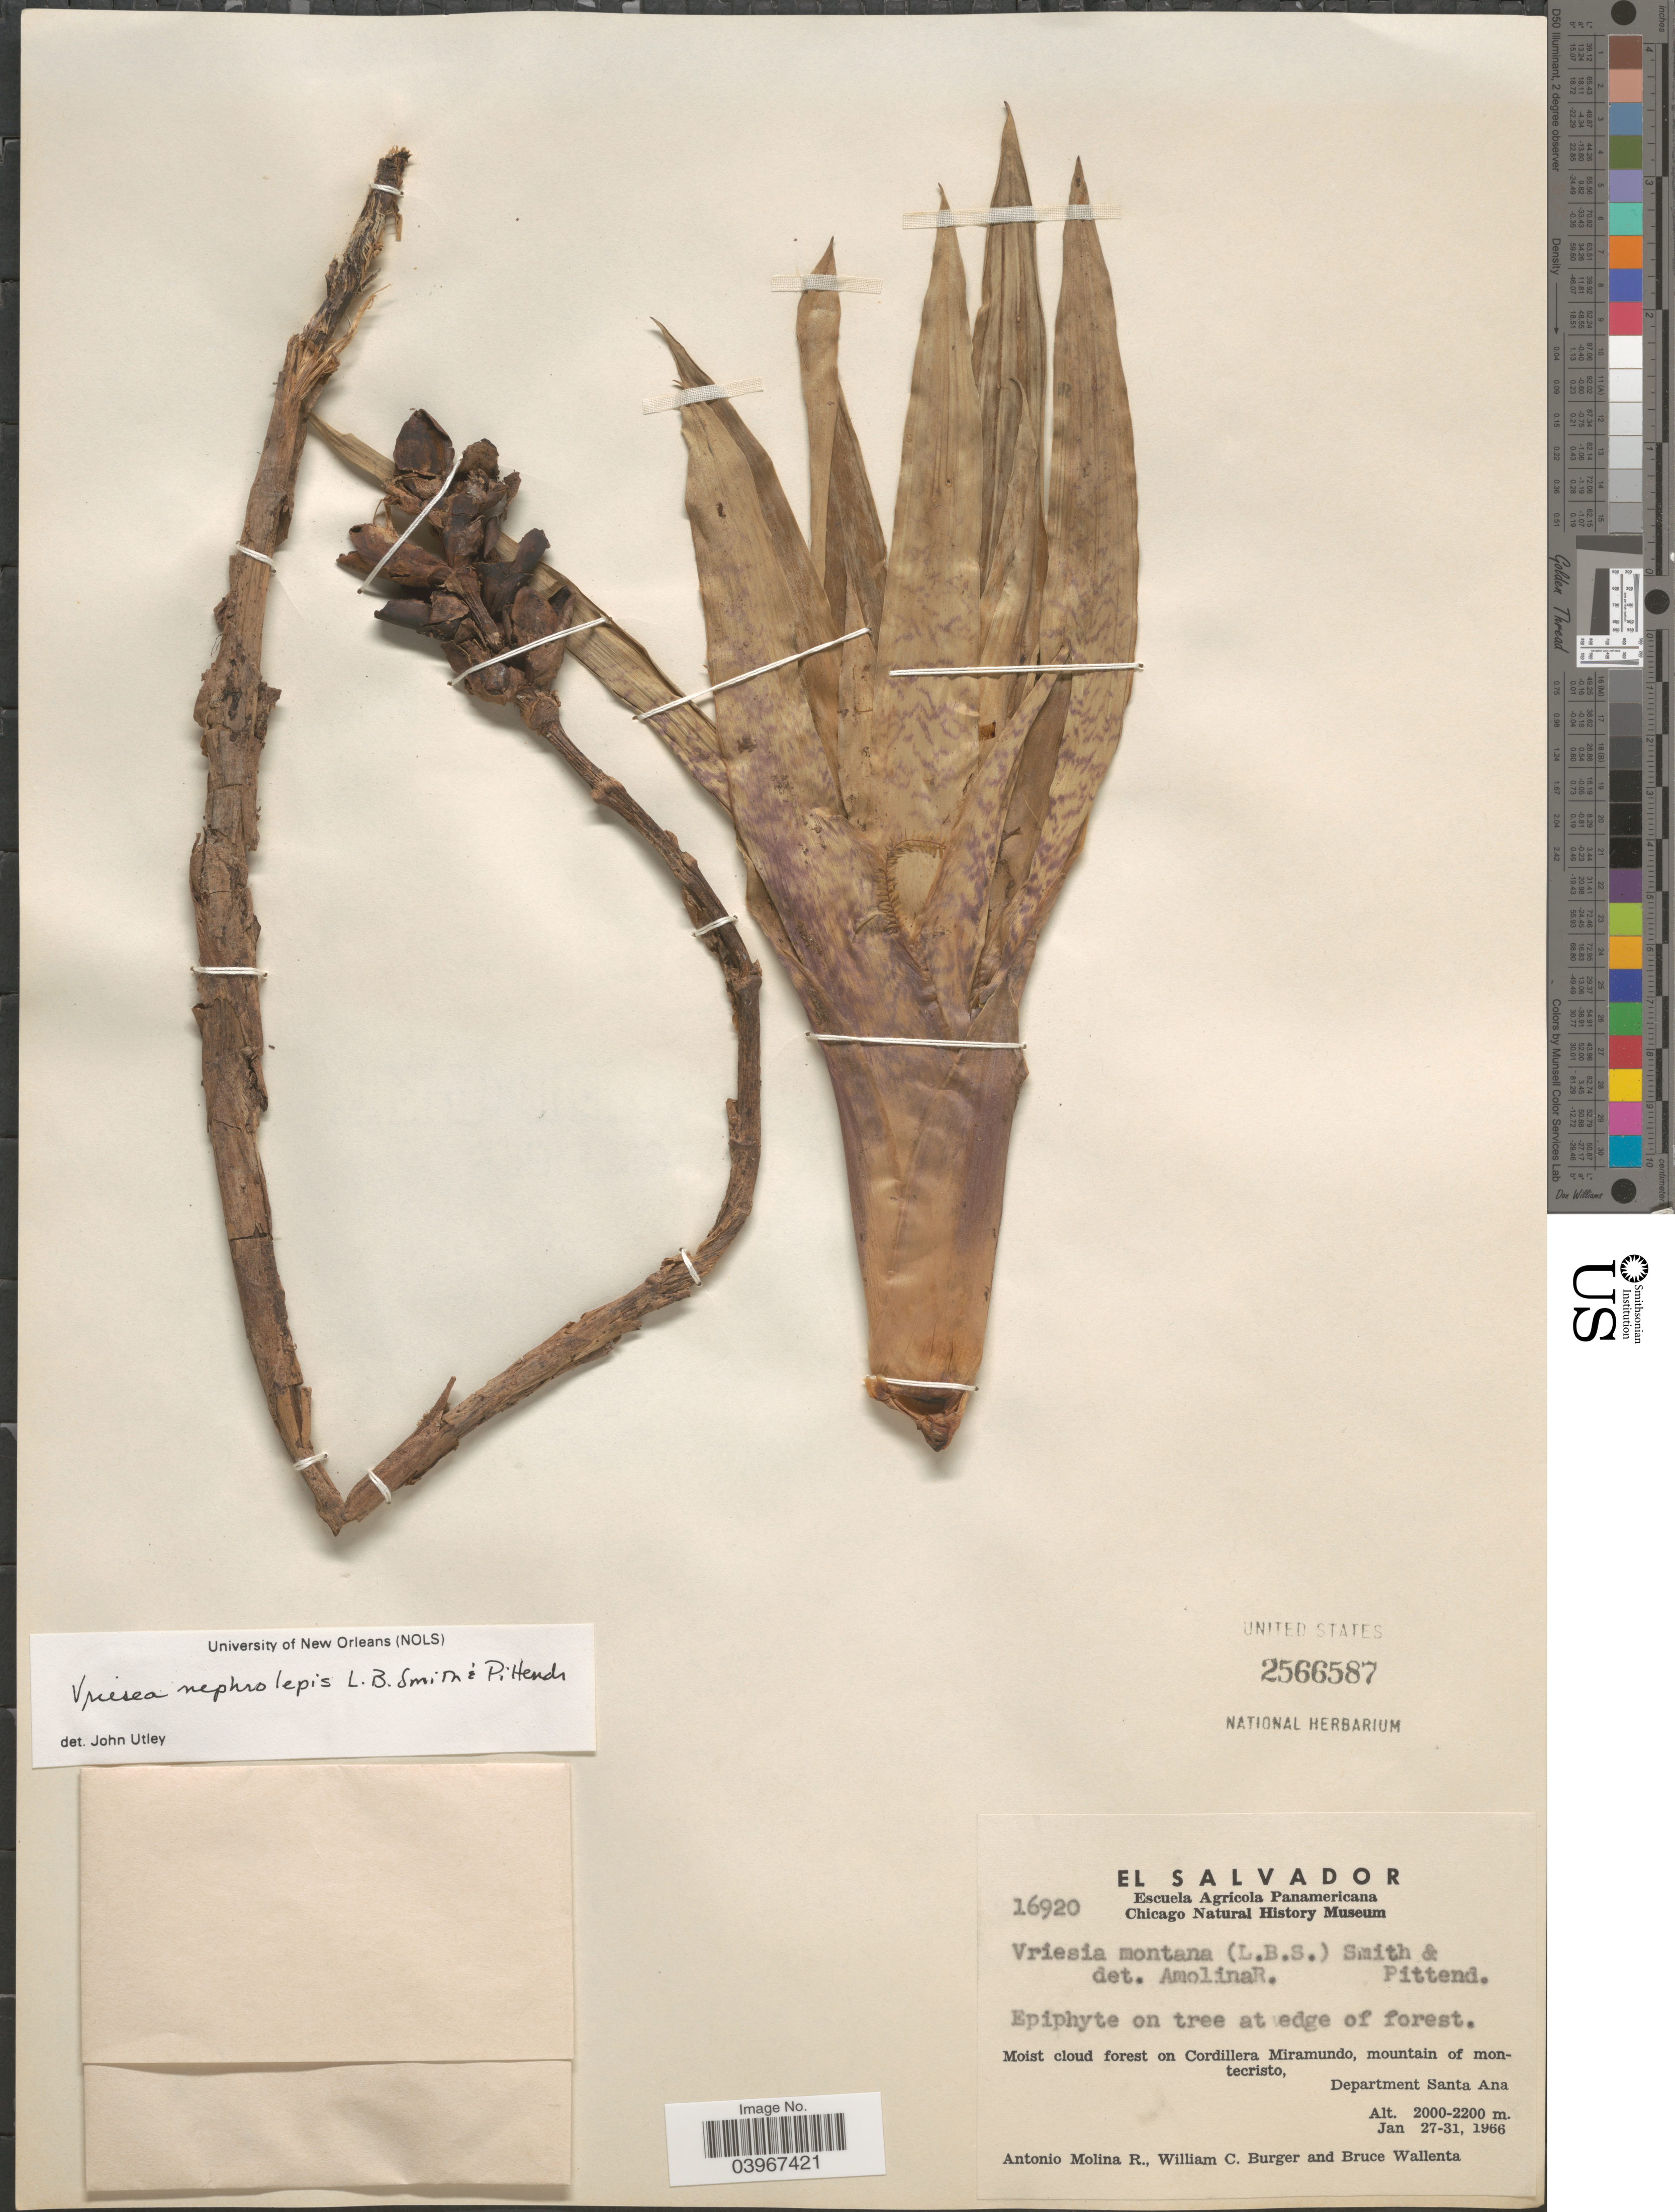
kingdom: Plantae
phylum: Tracheophyta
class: Liliopsida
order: Poales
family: Bromeliaceae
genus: Werauhia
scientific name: Werauhia nephrolepis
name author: (L.B. Sm. & Pittendr.) J.R. Grant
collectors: A. Molina R., W. Burger & B. Wallenta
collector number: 16920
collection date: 1966-01-27/1966-01-31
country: El Salvador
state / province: Santa Ana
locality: Moist cloud forest on Cordillera Miramundo, mountain of Montecristo, Department Santa Ana.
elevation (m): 2000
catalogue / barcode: US 2566587